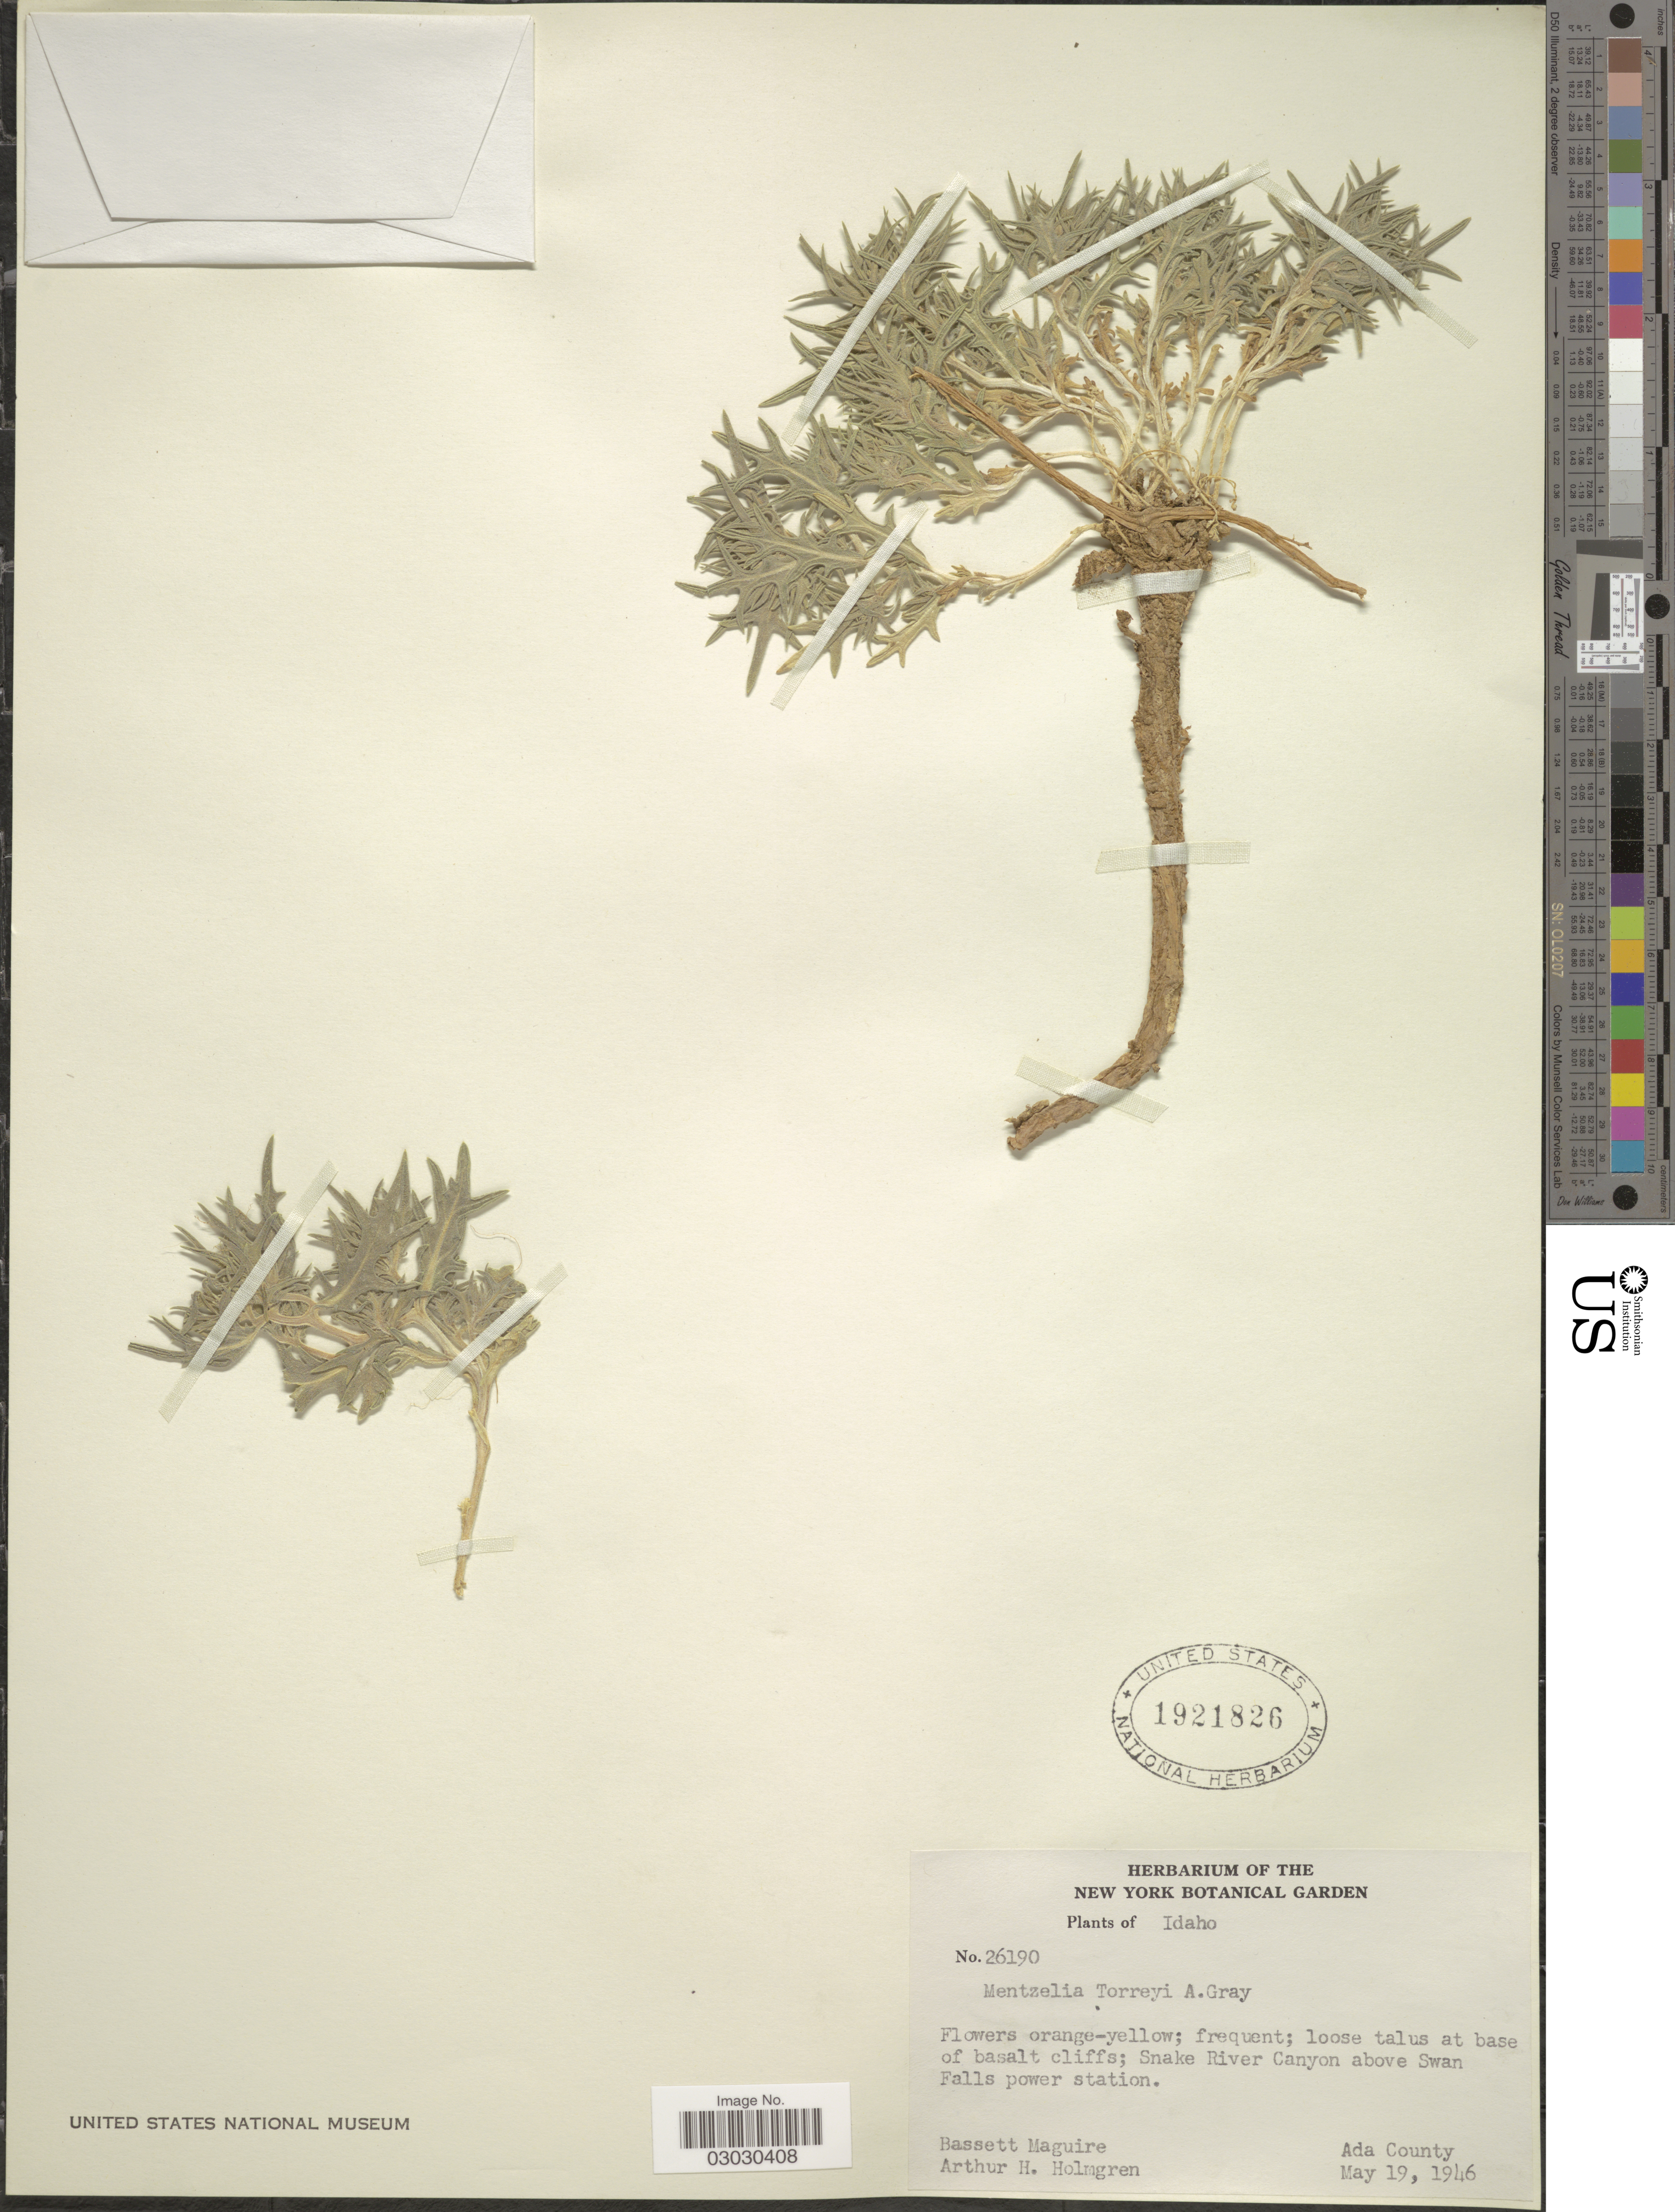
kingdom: Plantae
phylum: Tracheophyta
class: Magnoliopsida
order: Cornales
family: Loasaceae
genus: Mentzelia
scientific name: Mentzelia torreyi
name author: A. Gray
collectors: B. Maguire & A. H. Holmgren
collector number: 26190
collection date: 1946-05-19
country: United States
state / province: Idaho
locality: Loose talus at base of basalt cliffs; Snake River Canyon above Swan Falls power station. Ada County.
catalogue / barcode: US 1921826